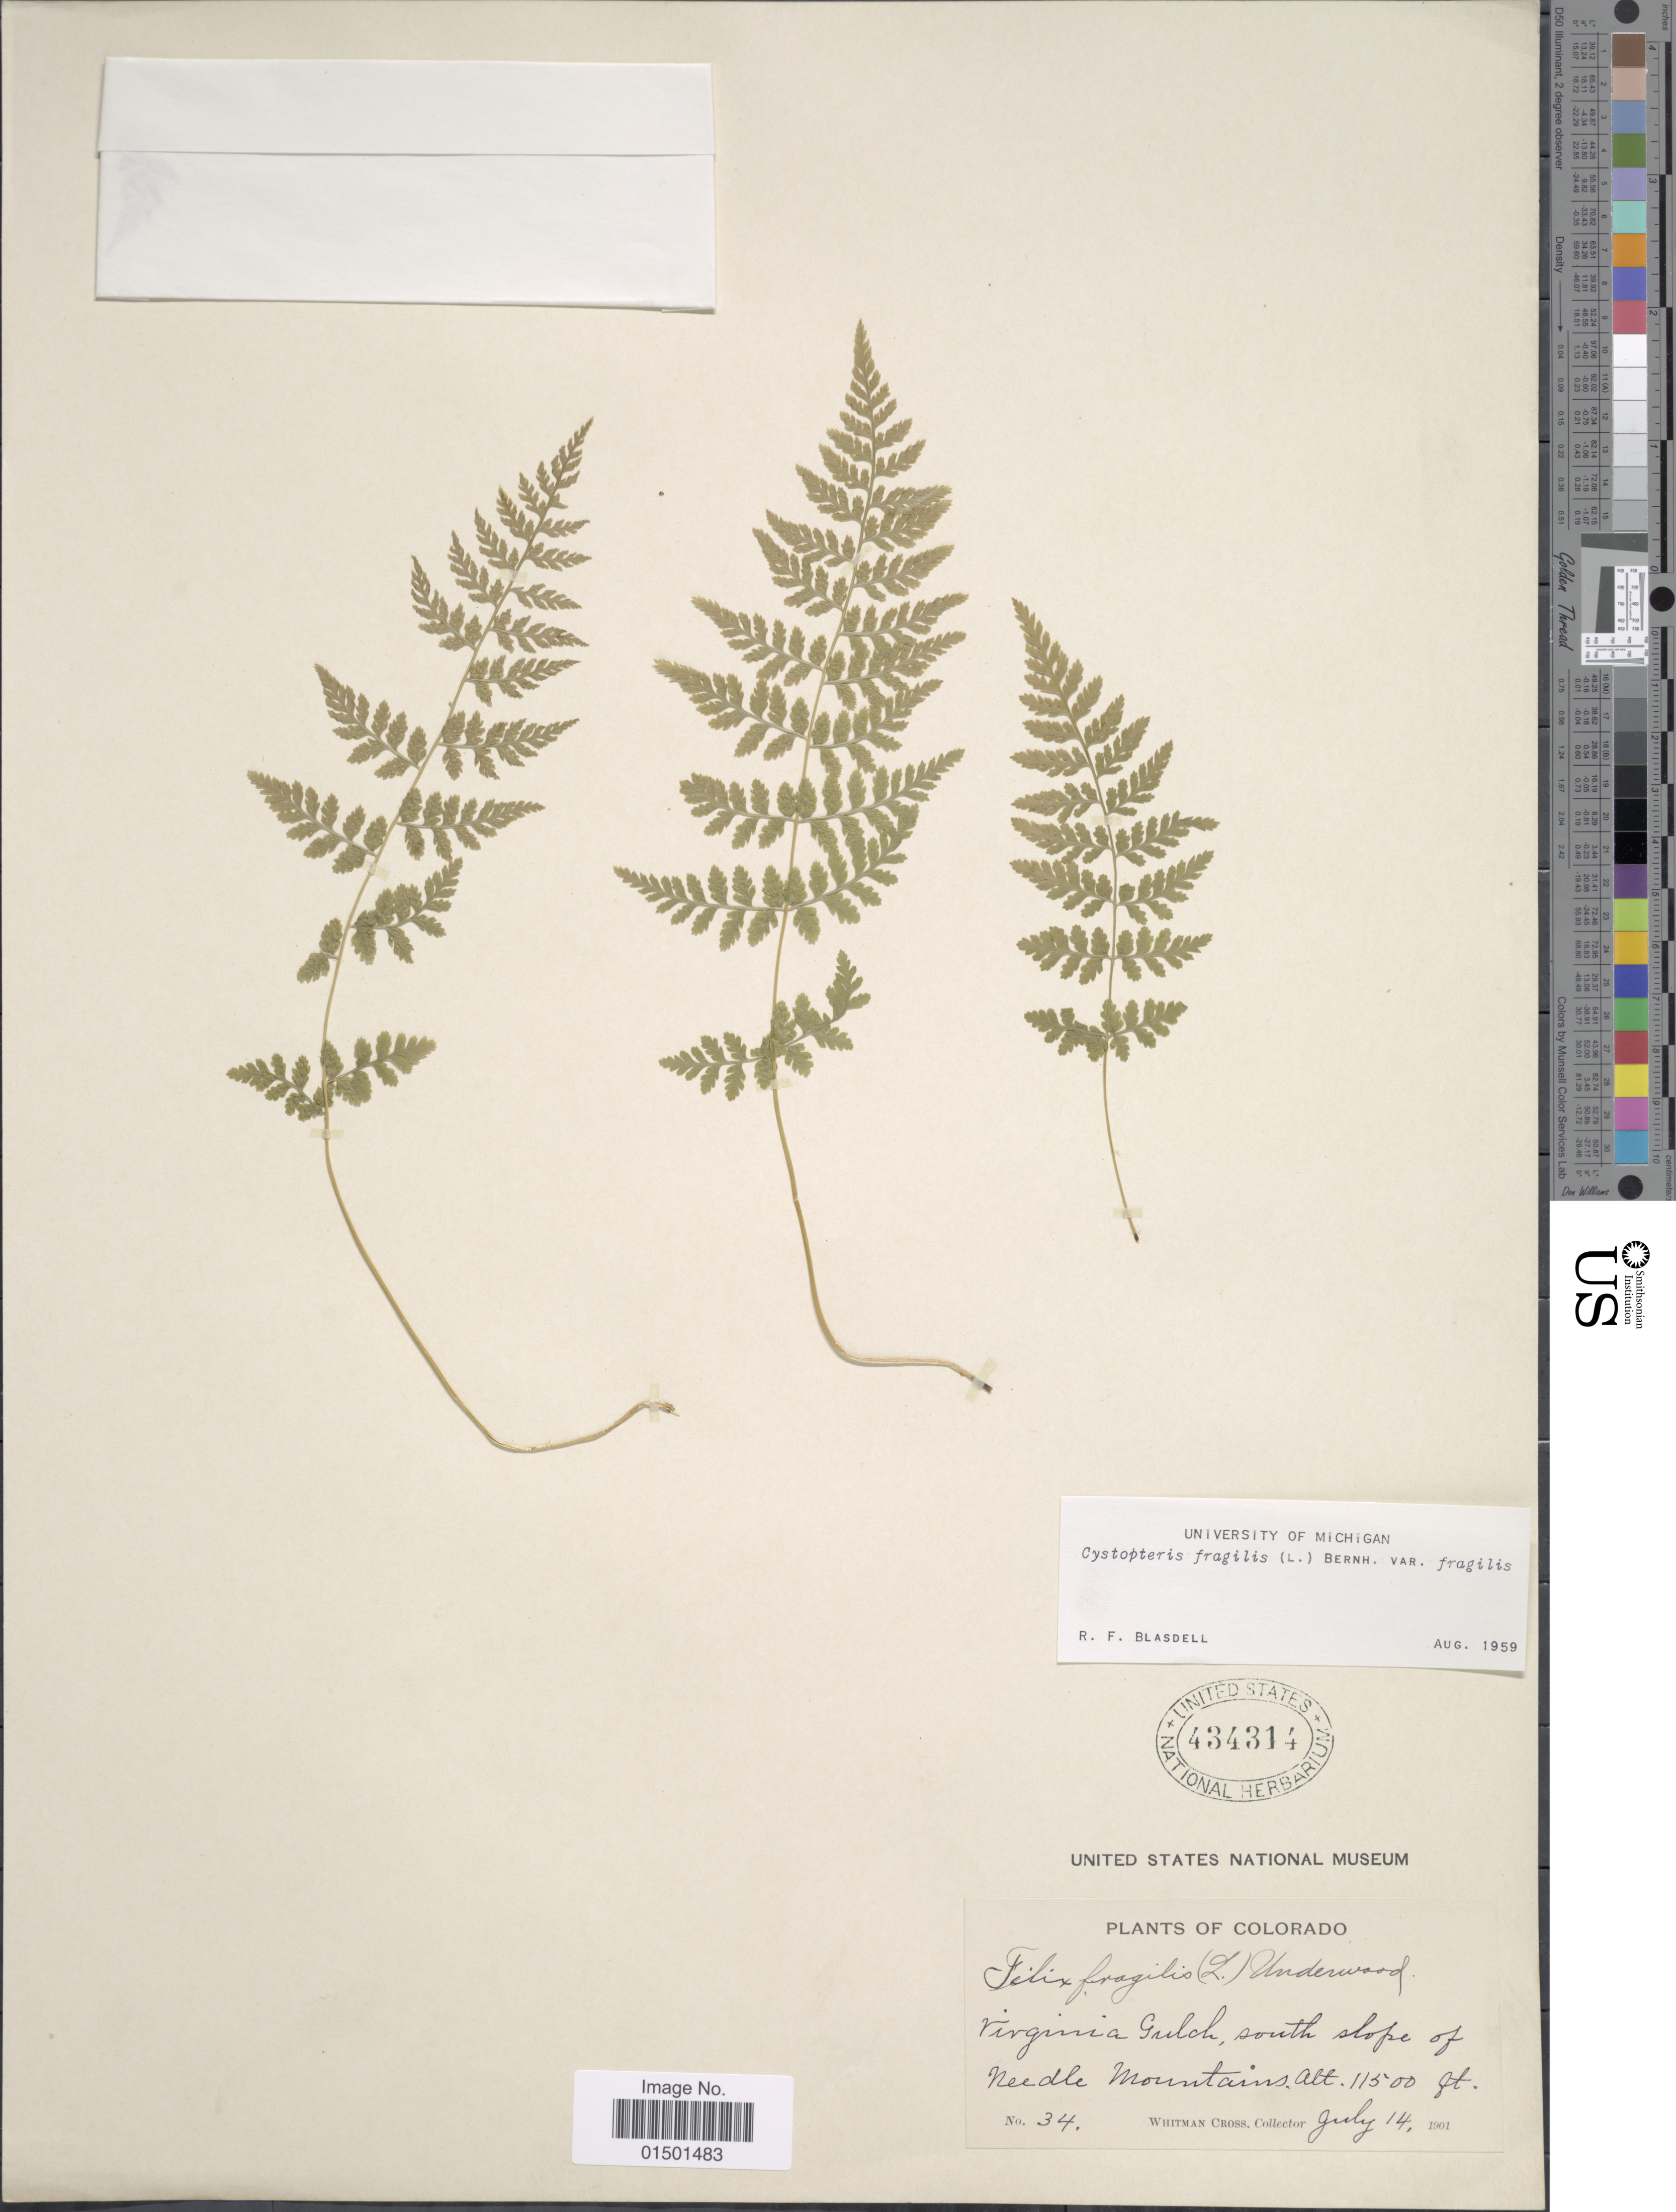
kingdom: Plantae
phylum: Tracheophyta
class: Polypodiopsida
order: Polypodiales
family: Cystopteridaceae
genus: Cystopteris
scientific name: Cystopteris fragilis var. fragilis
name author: (L.) Bernh.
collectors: W. Cross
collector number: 34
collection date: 1901-07-14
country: United States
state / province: Colorado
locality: Virginia Gulch, south slope of Needle Mountains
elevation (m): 3505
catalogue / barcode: US 434314